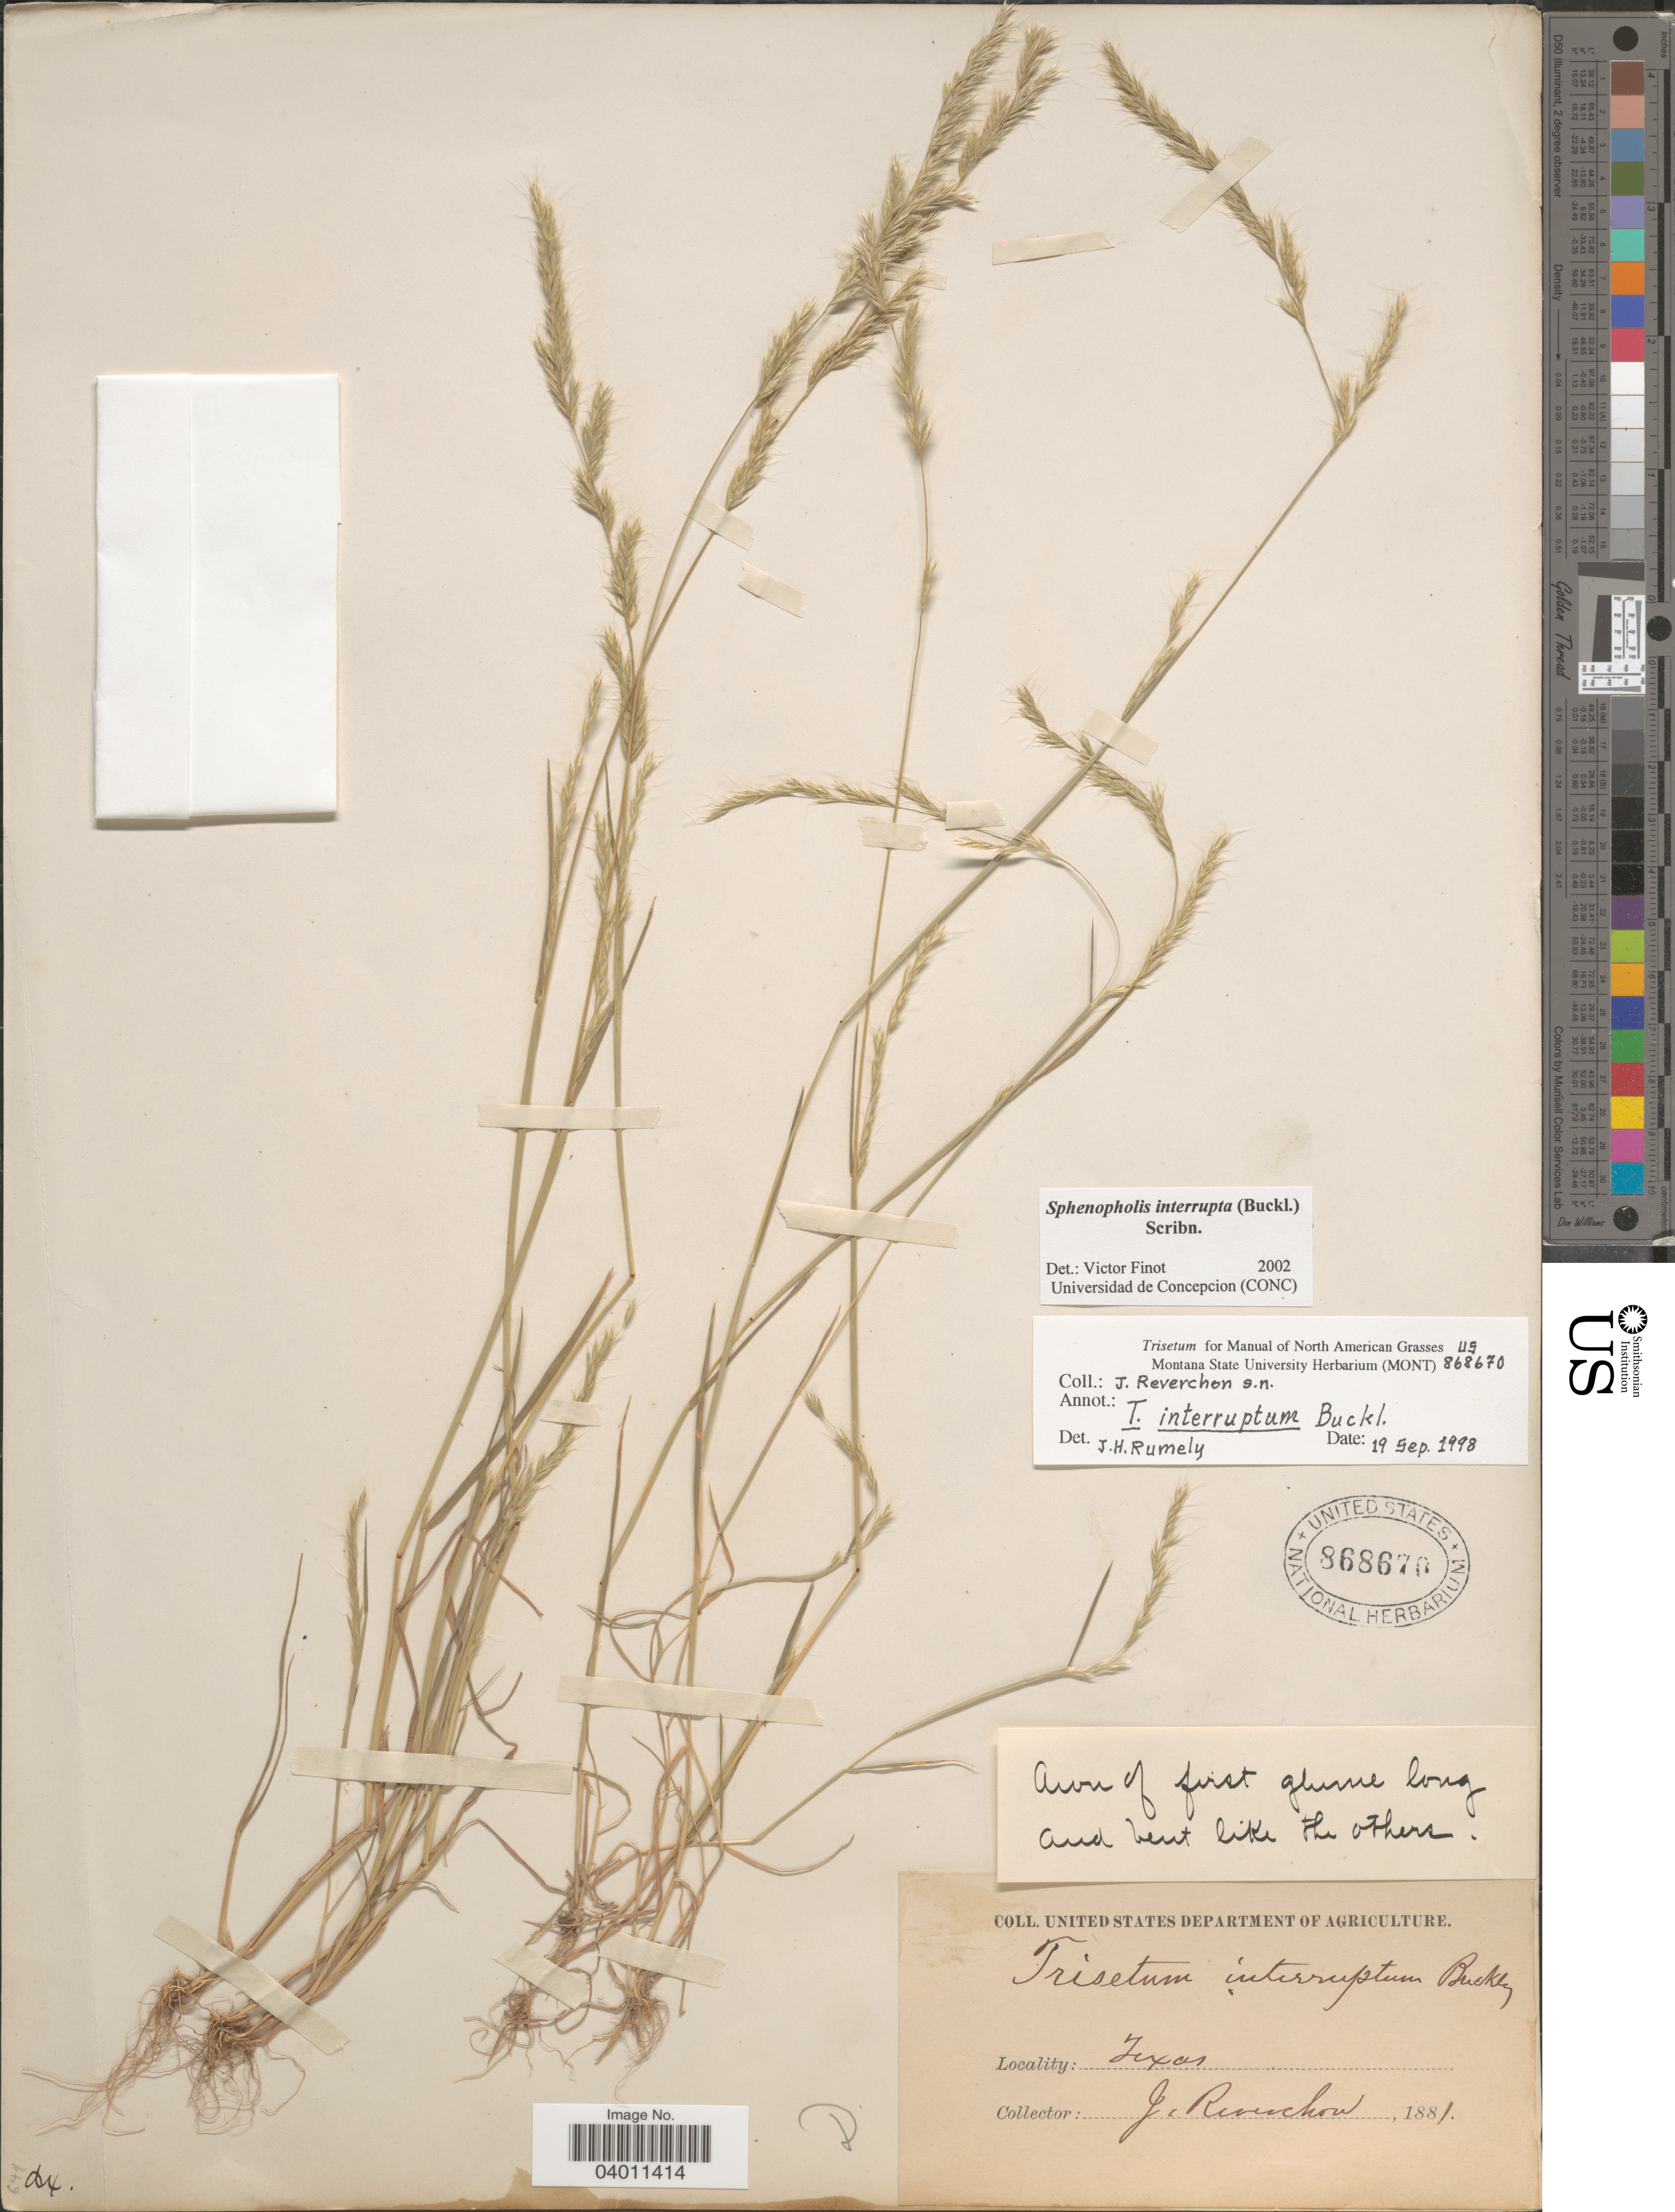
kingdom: Plantae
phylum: Tracheophyta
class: Liliopsida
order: Poales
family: Poaceae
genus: Sphenopholis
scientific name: Sphenopholis interrupta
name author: (Buckley) Scribn.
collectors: J. Reverchon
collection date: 1881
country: United States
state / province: Texas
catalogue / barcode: US 868670